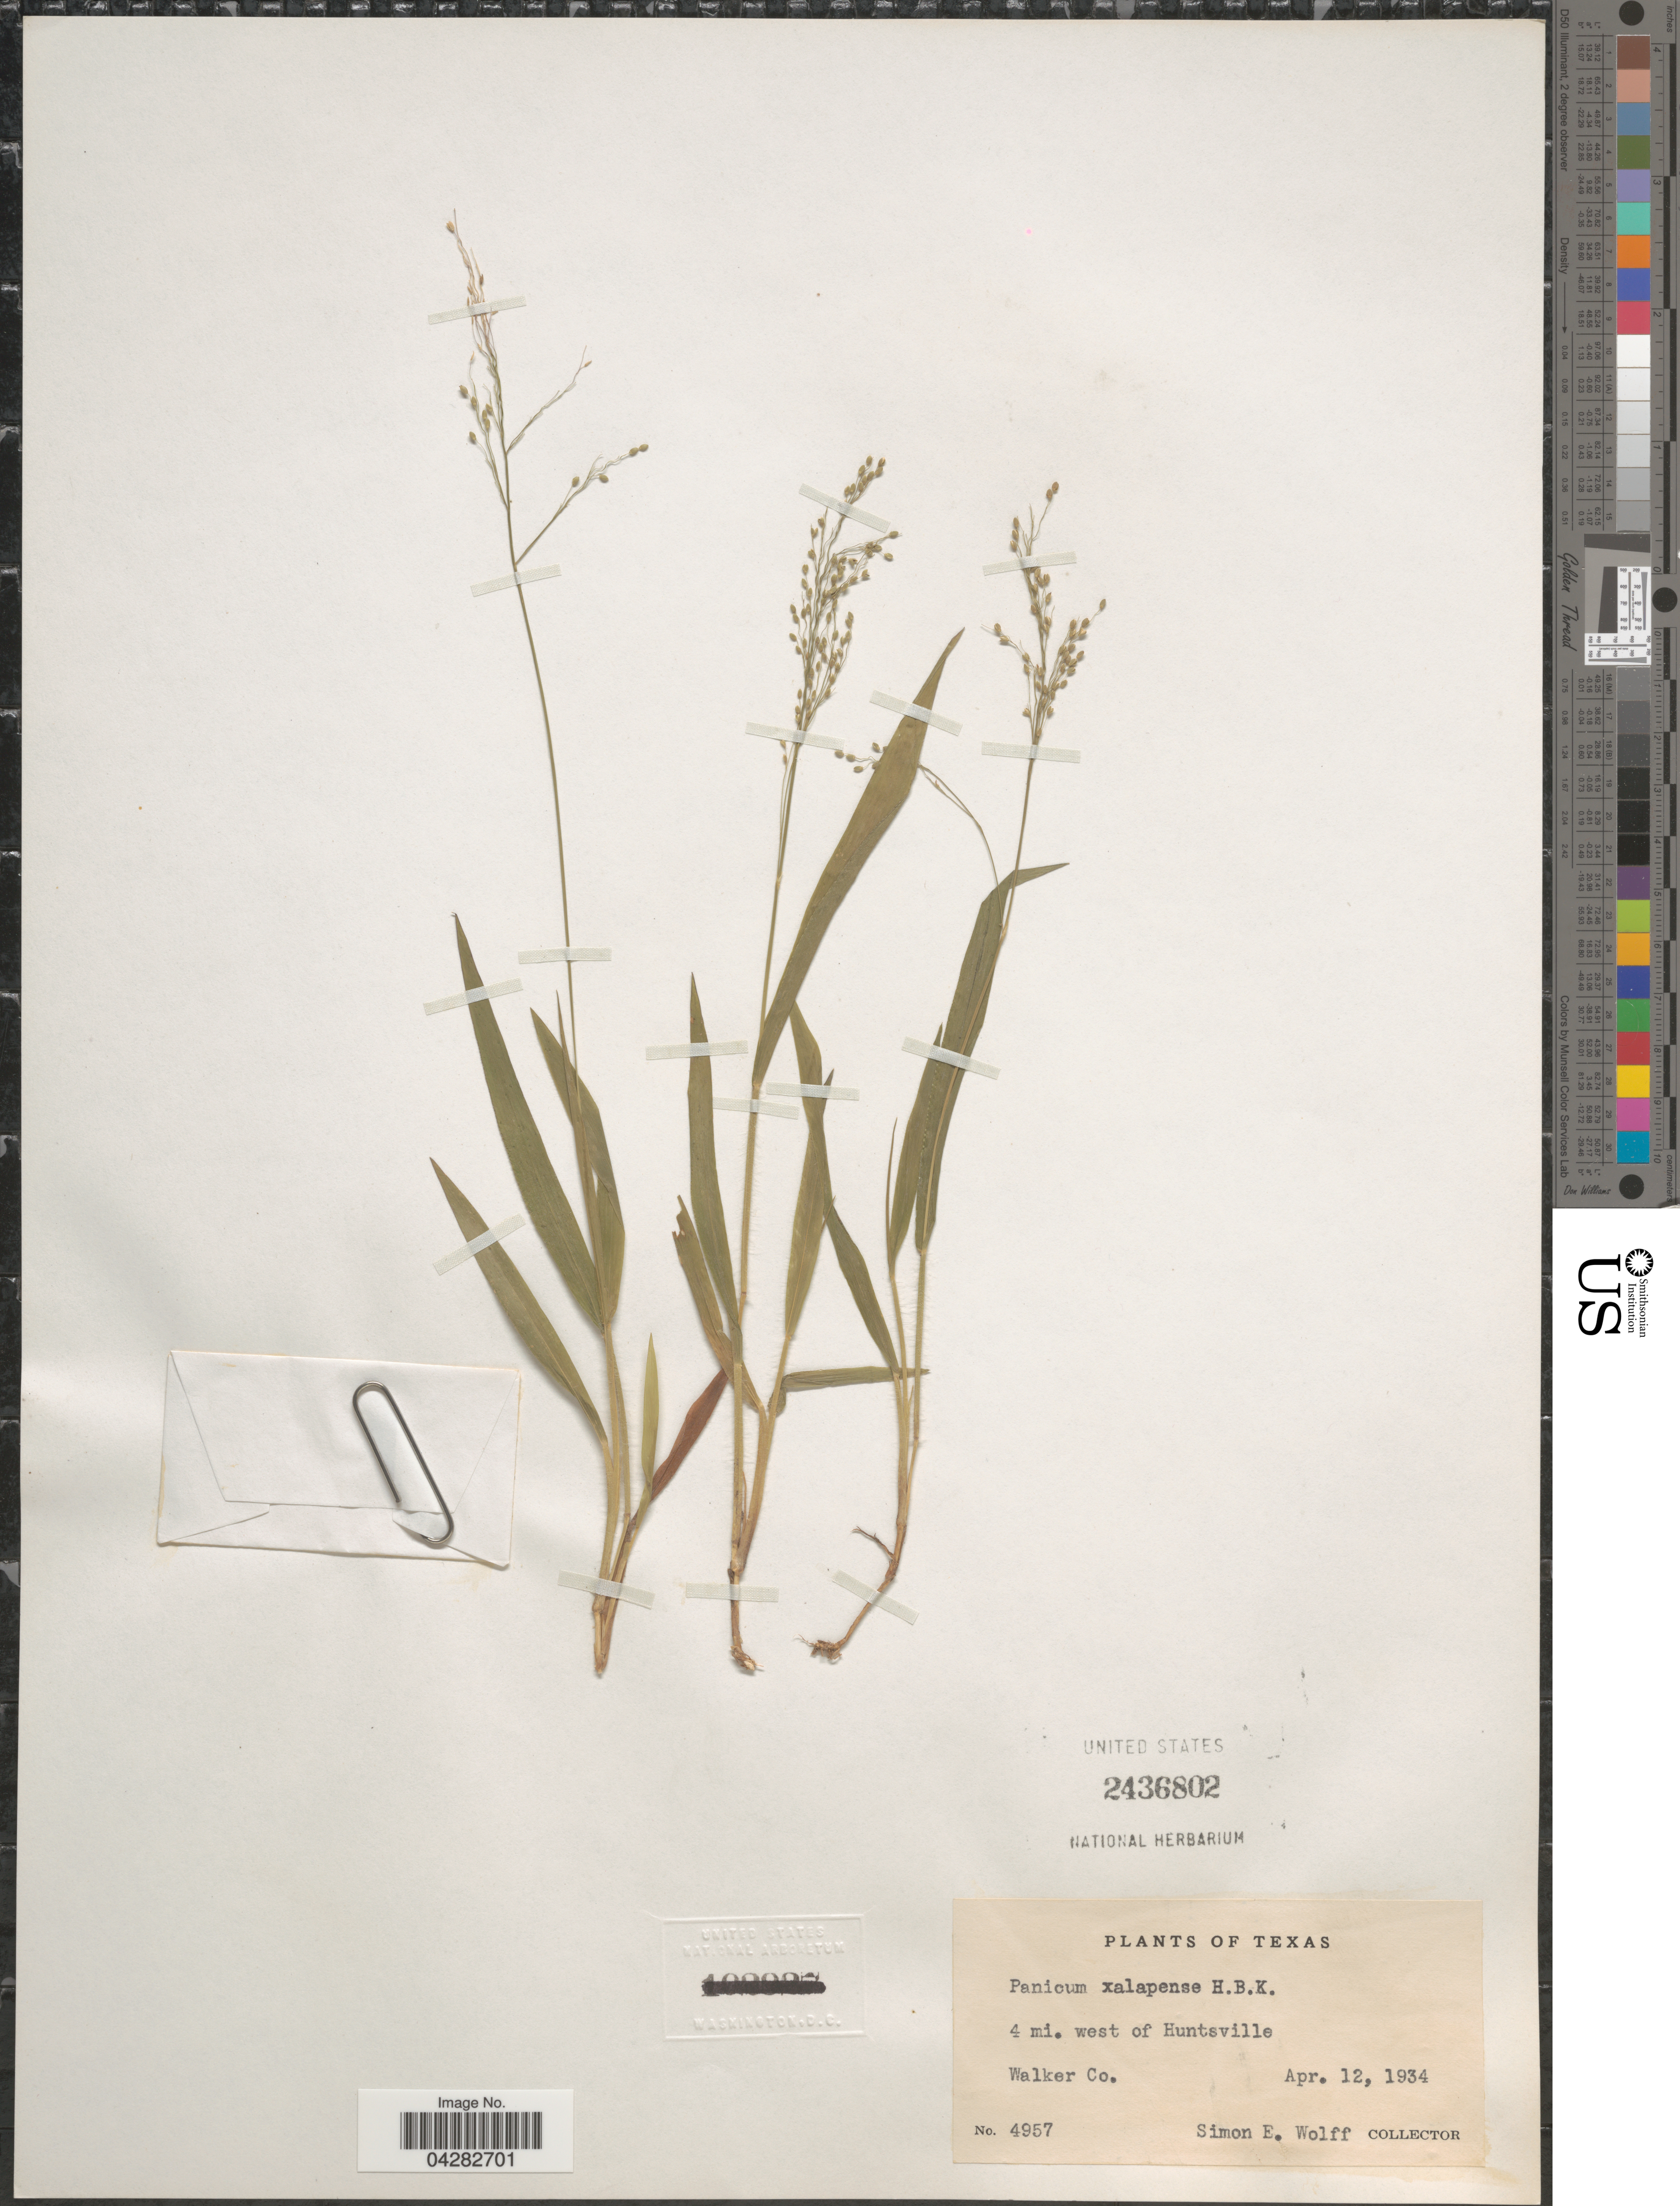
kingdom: Plantae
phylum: Tracheophyta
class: Liliopsida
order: Poales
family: Poaceae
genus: Dichanthelium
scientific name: Dichanthelium laxiflorum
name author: (Lam.) Gould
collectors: S. E. Wolff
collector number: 4957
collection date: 1934-04-12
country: United States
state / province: Texas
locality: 4 mi. west of Huntsville. Walker Co.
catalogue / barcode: US 2436802